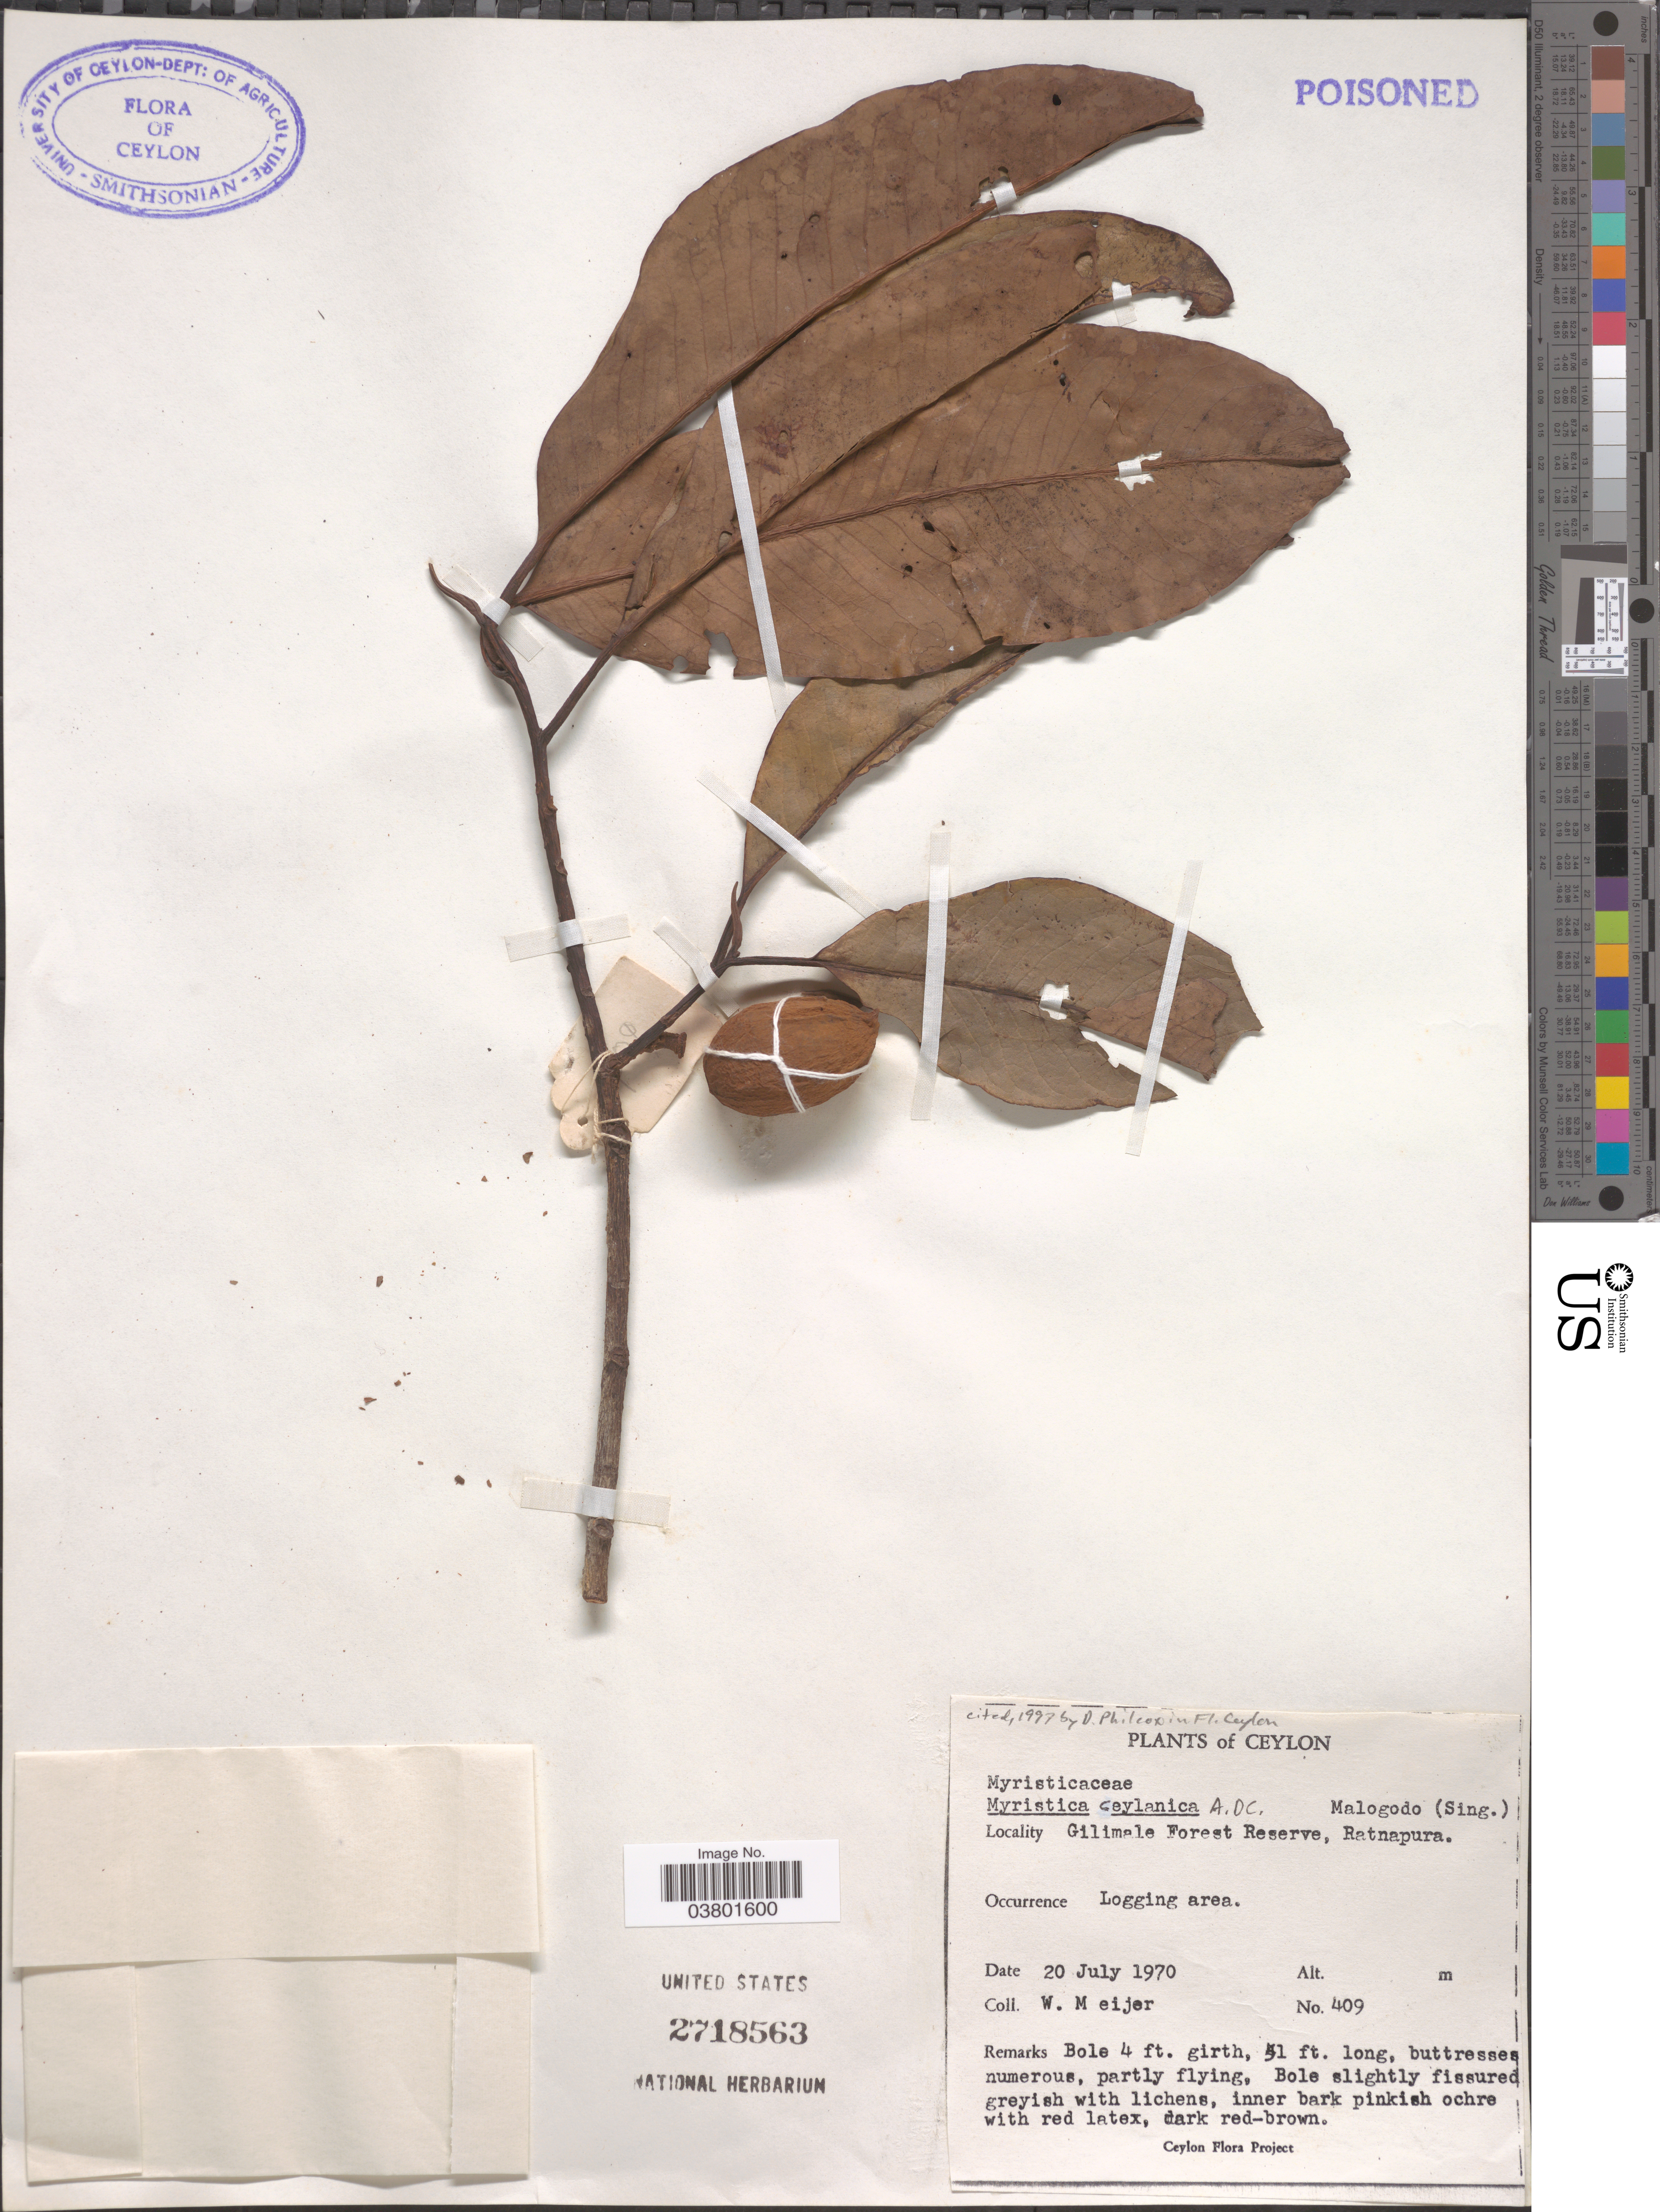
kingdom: Plantae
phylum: Tracheophyta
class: Magnoliopsida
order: Magnoliales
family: Myristicaceae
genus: Myristica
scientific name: Myristica ceylanica var. ceylanica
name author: A. DC.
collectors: W. Meijer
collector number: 409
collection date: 1970-07-20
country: Sri Lanka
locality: Ceylon. Gilimale Forest Reserve, Ratnapura.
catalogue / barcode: US 2718563